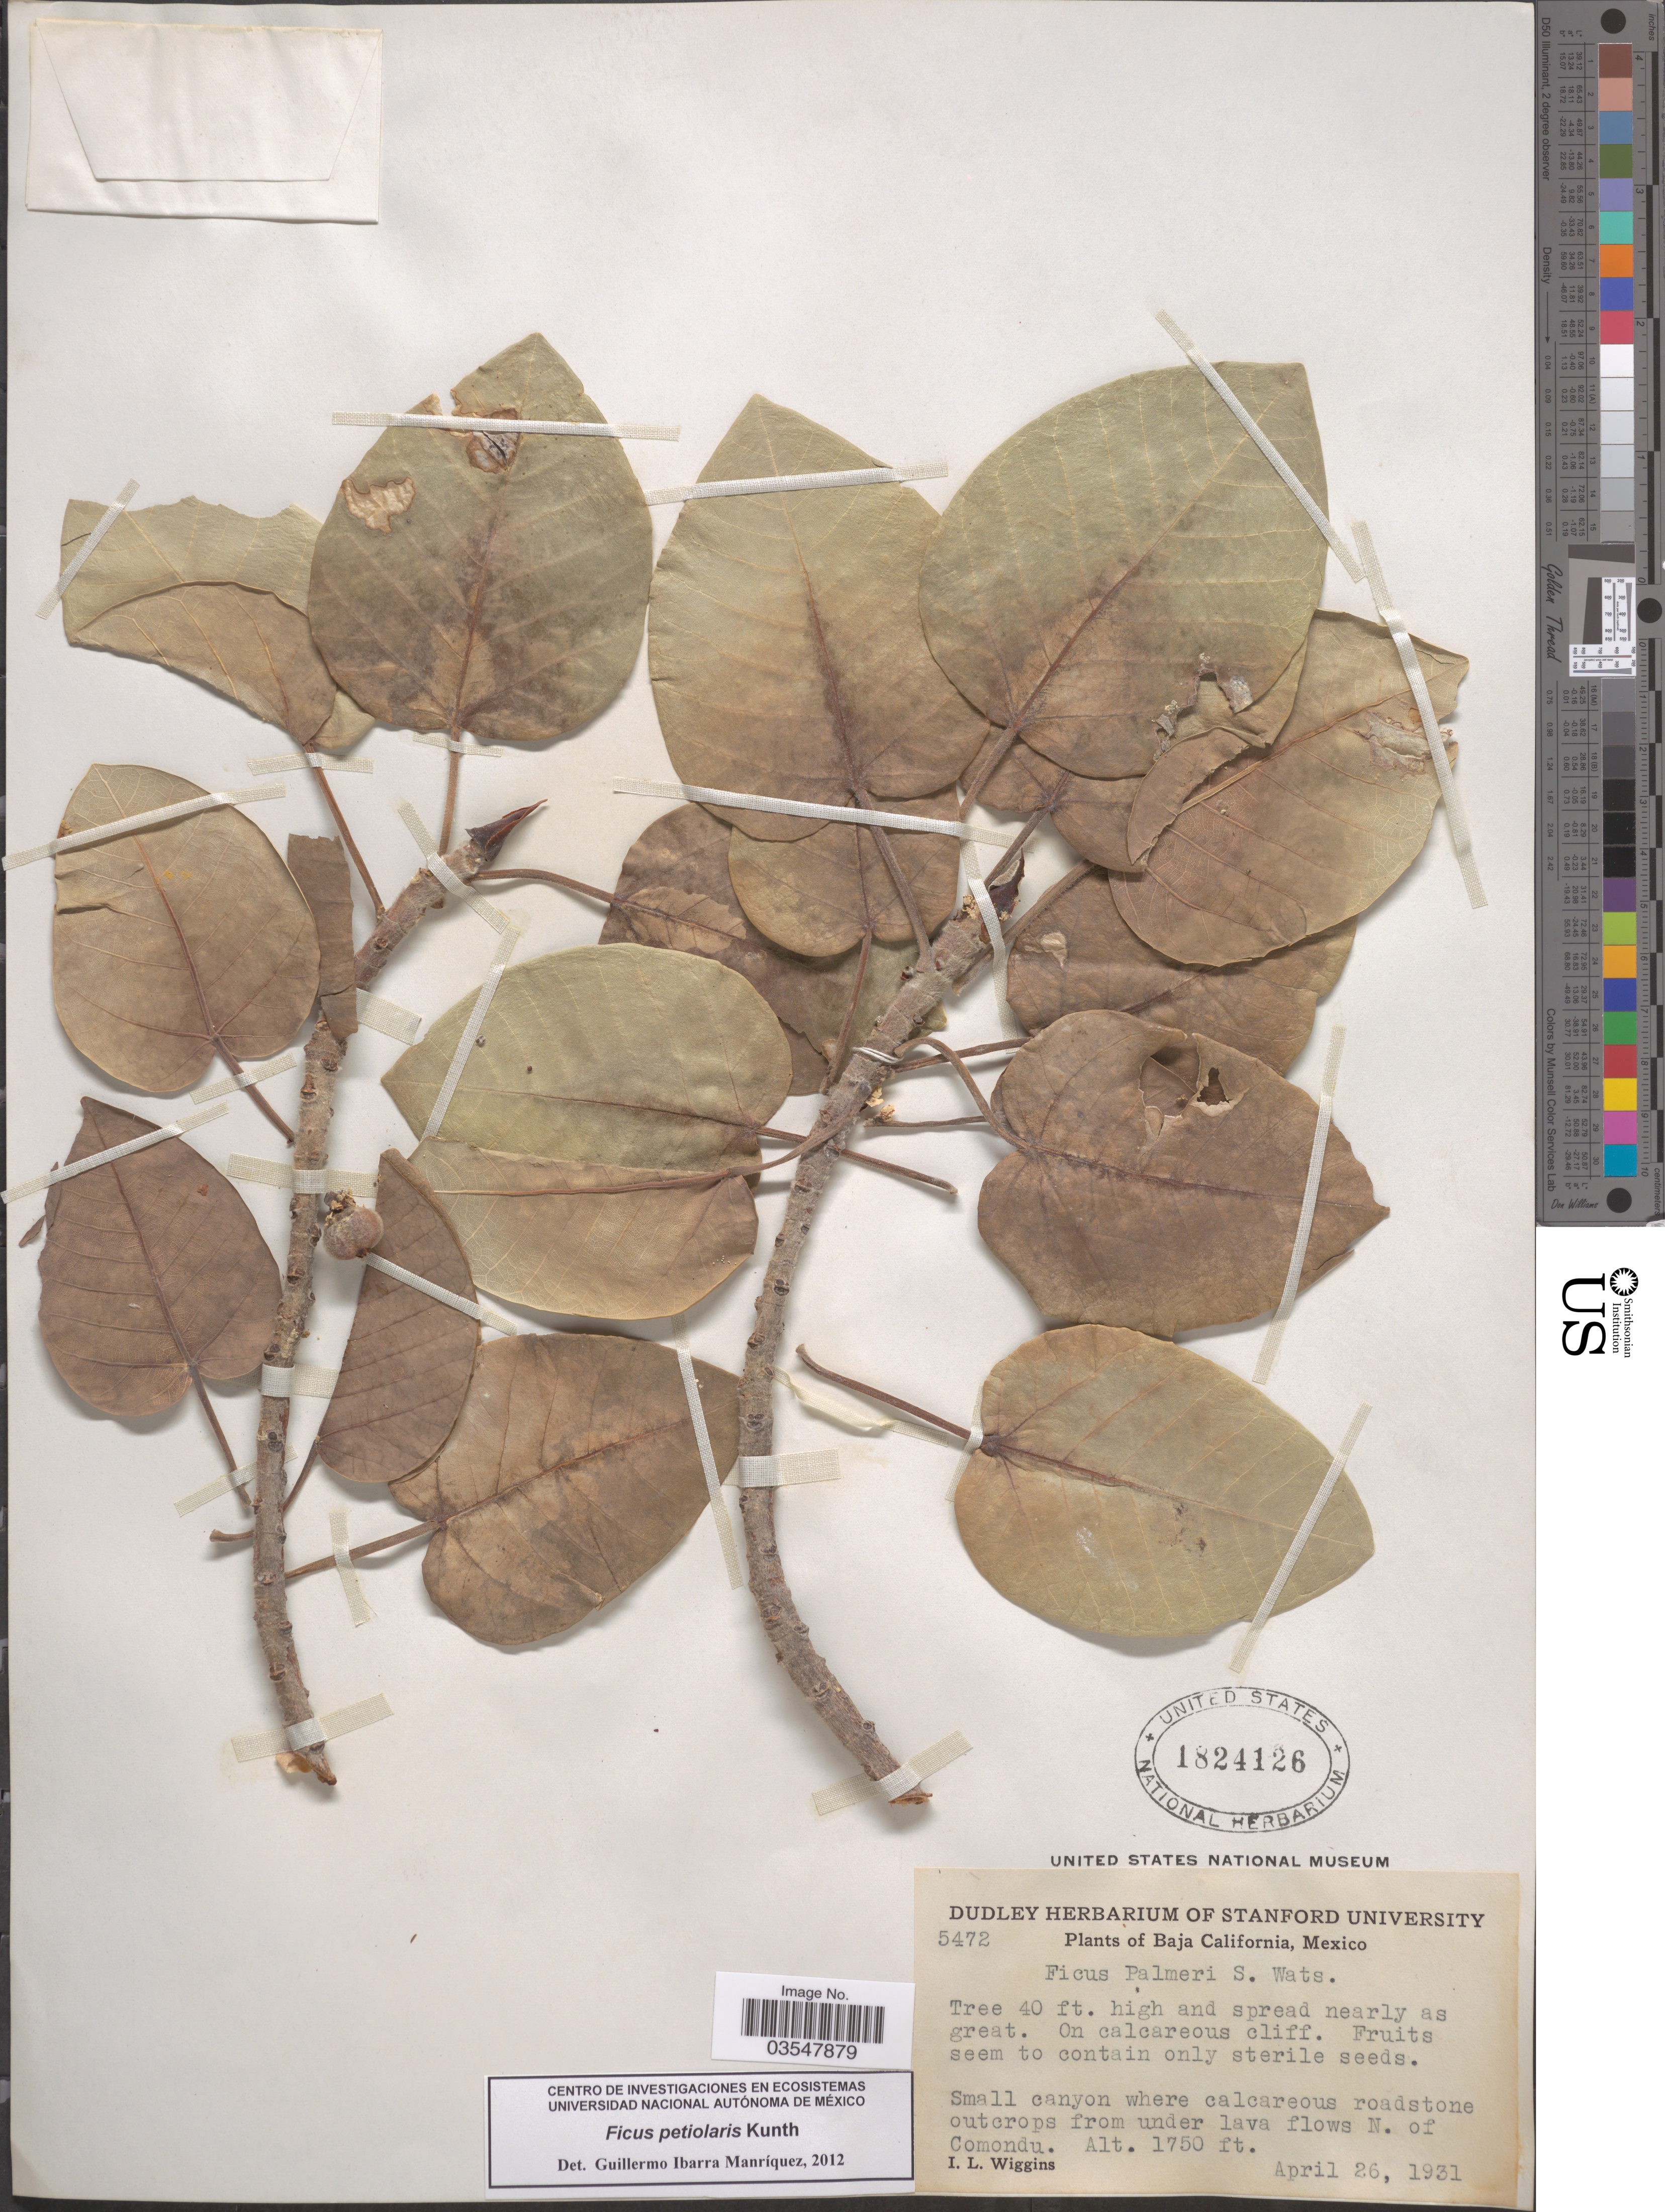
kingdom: Plantae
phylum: Tracheophyta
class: Magnoliopsida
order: Rosales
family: Moraceae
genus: Ficus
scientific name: Ficus petiolaris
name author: Kunth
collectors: I. L. Wiggins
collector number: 5472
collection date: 1931-04-26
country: Mexico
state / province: Baja California Sur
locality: N. of Comondu.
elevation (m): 533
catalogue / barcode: US 1824126